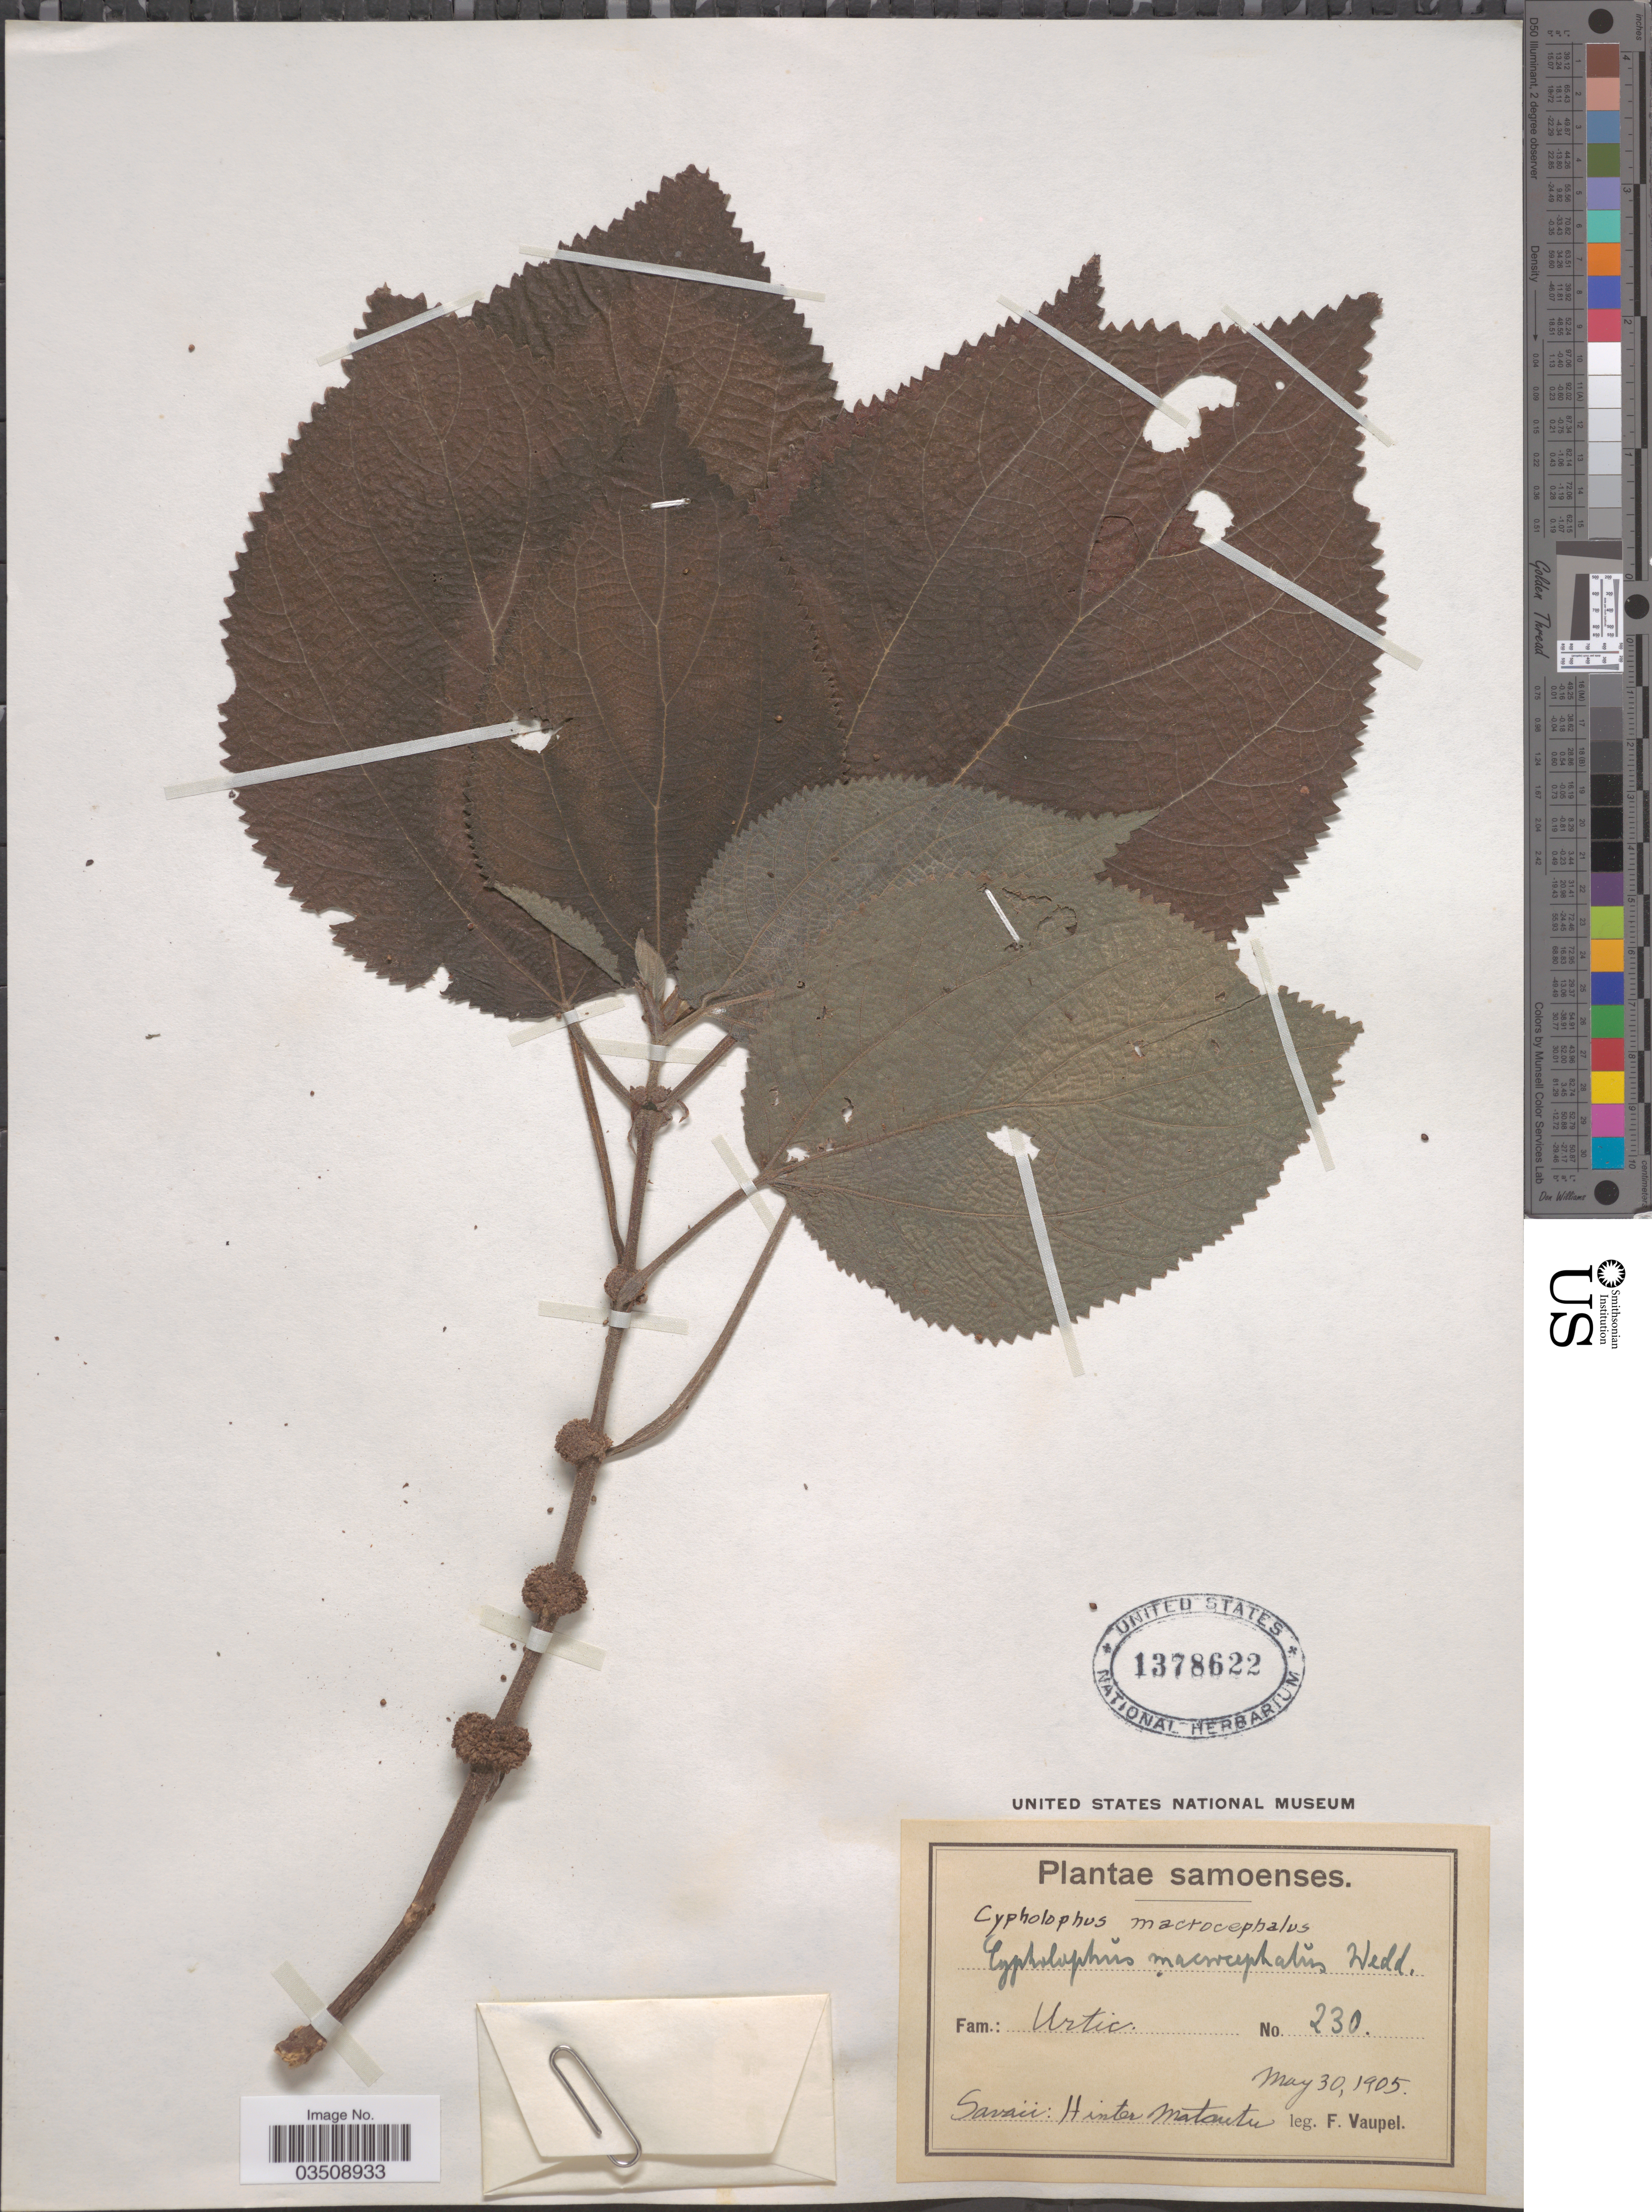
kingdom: Plantae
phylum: Tracheophyta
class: Magnoliopsida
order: Rosales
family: Urticaceae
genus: Cypholophus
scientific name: Cypholophus macrocephalus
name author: Wedd.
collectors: F. Vaupel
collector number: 230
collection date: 1905-05-30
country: Samoa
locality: Savaii: Hinter Matautu.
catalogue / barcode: US 1378622